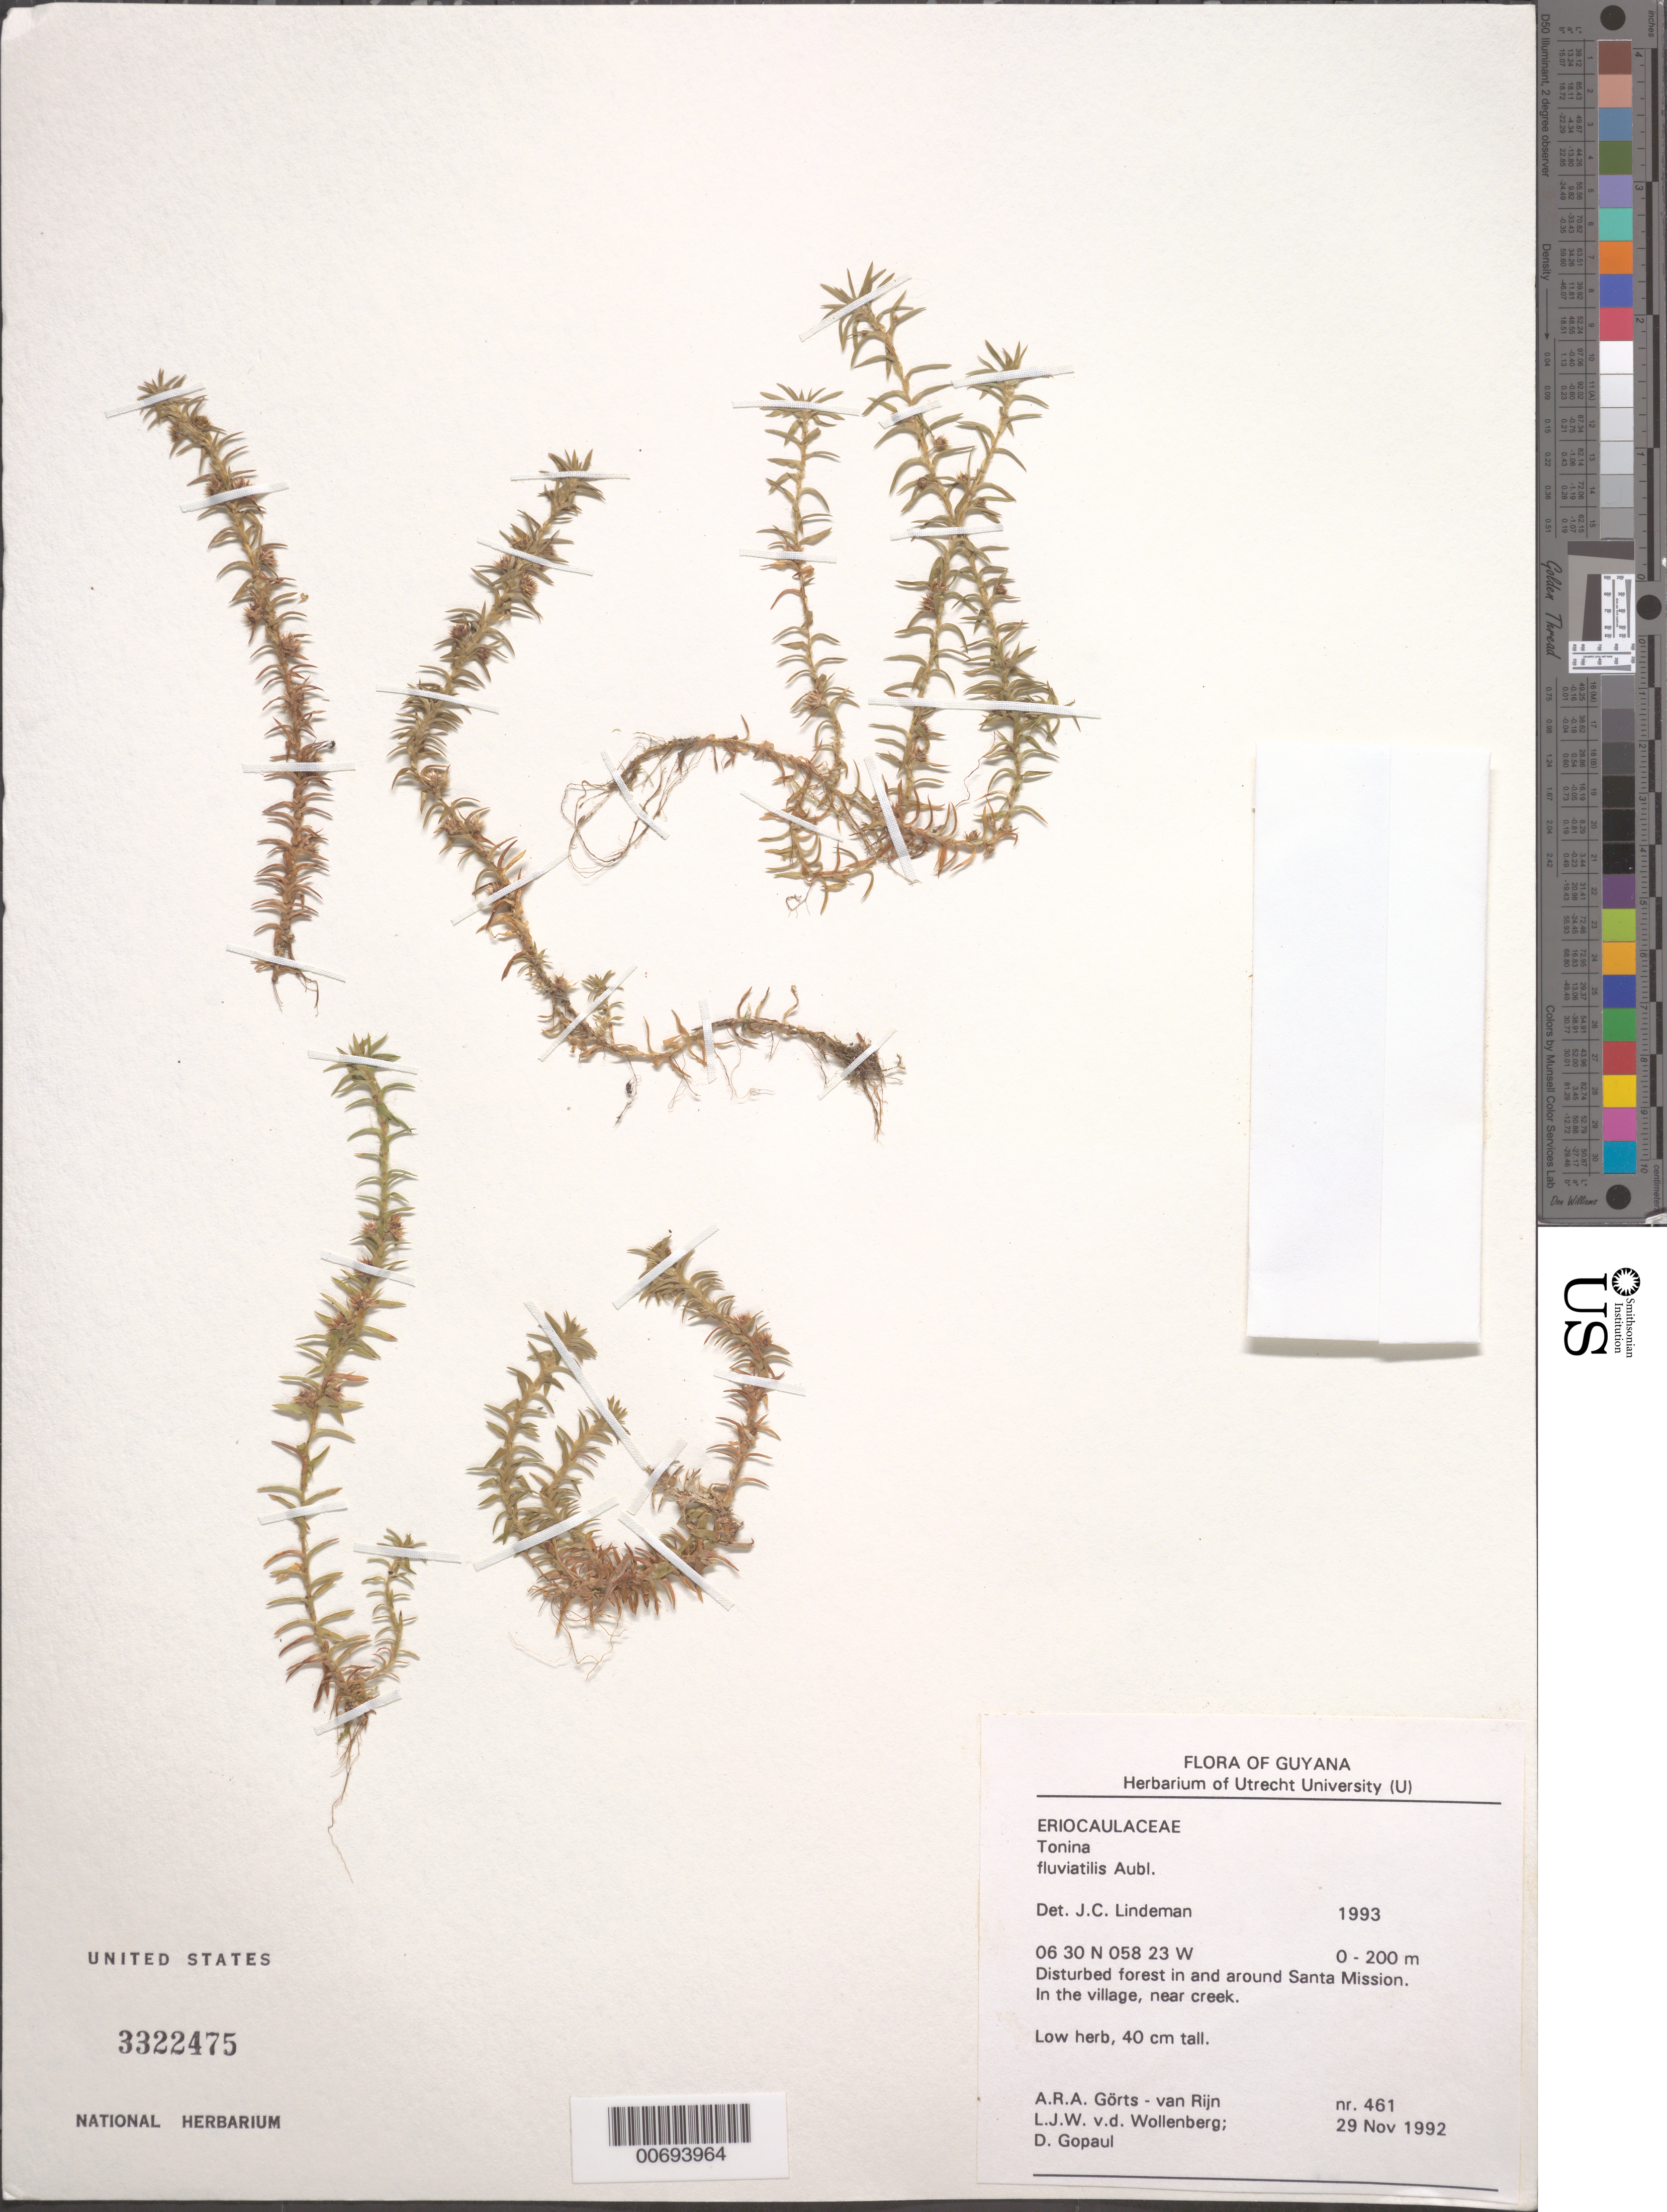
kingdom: Plantae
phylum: Tracheophyta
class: Liliopsida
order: Poales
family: Eriocaulaceae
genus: Tonina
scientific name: Tonina fluviatilis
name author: Aubl.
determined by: Lindeman, J. C.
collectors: A. .R. A. Görts-van Rijn, L. van der Wollenberg & D. Gopaul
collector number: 461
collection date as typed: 29-Nov-92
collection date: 1992-11-29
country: Guyana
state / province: Demerara-Mahaica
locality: Santa Mission, near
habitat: Disturbed forest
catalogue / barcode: US 3322475